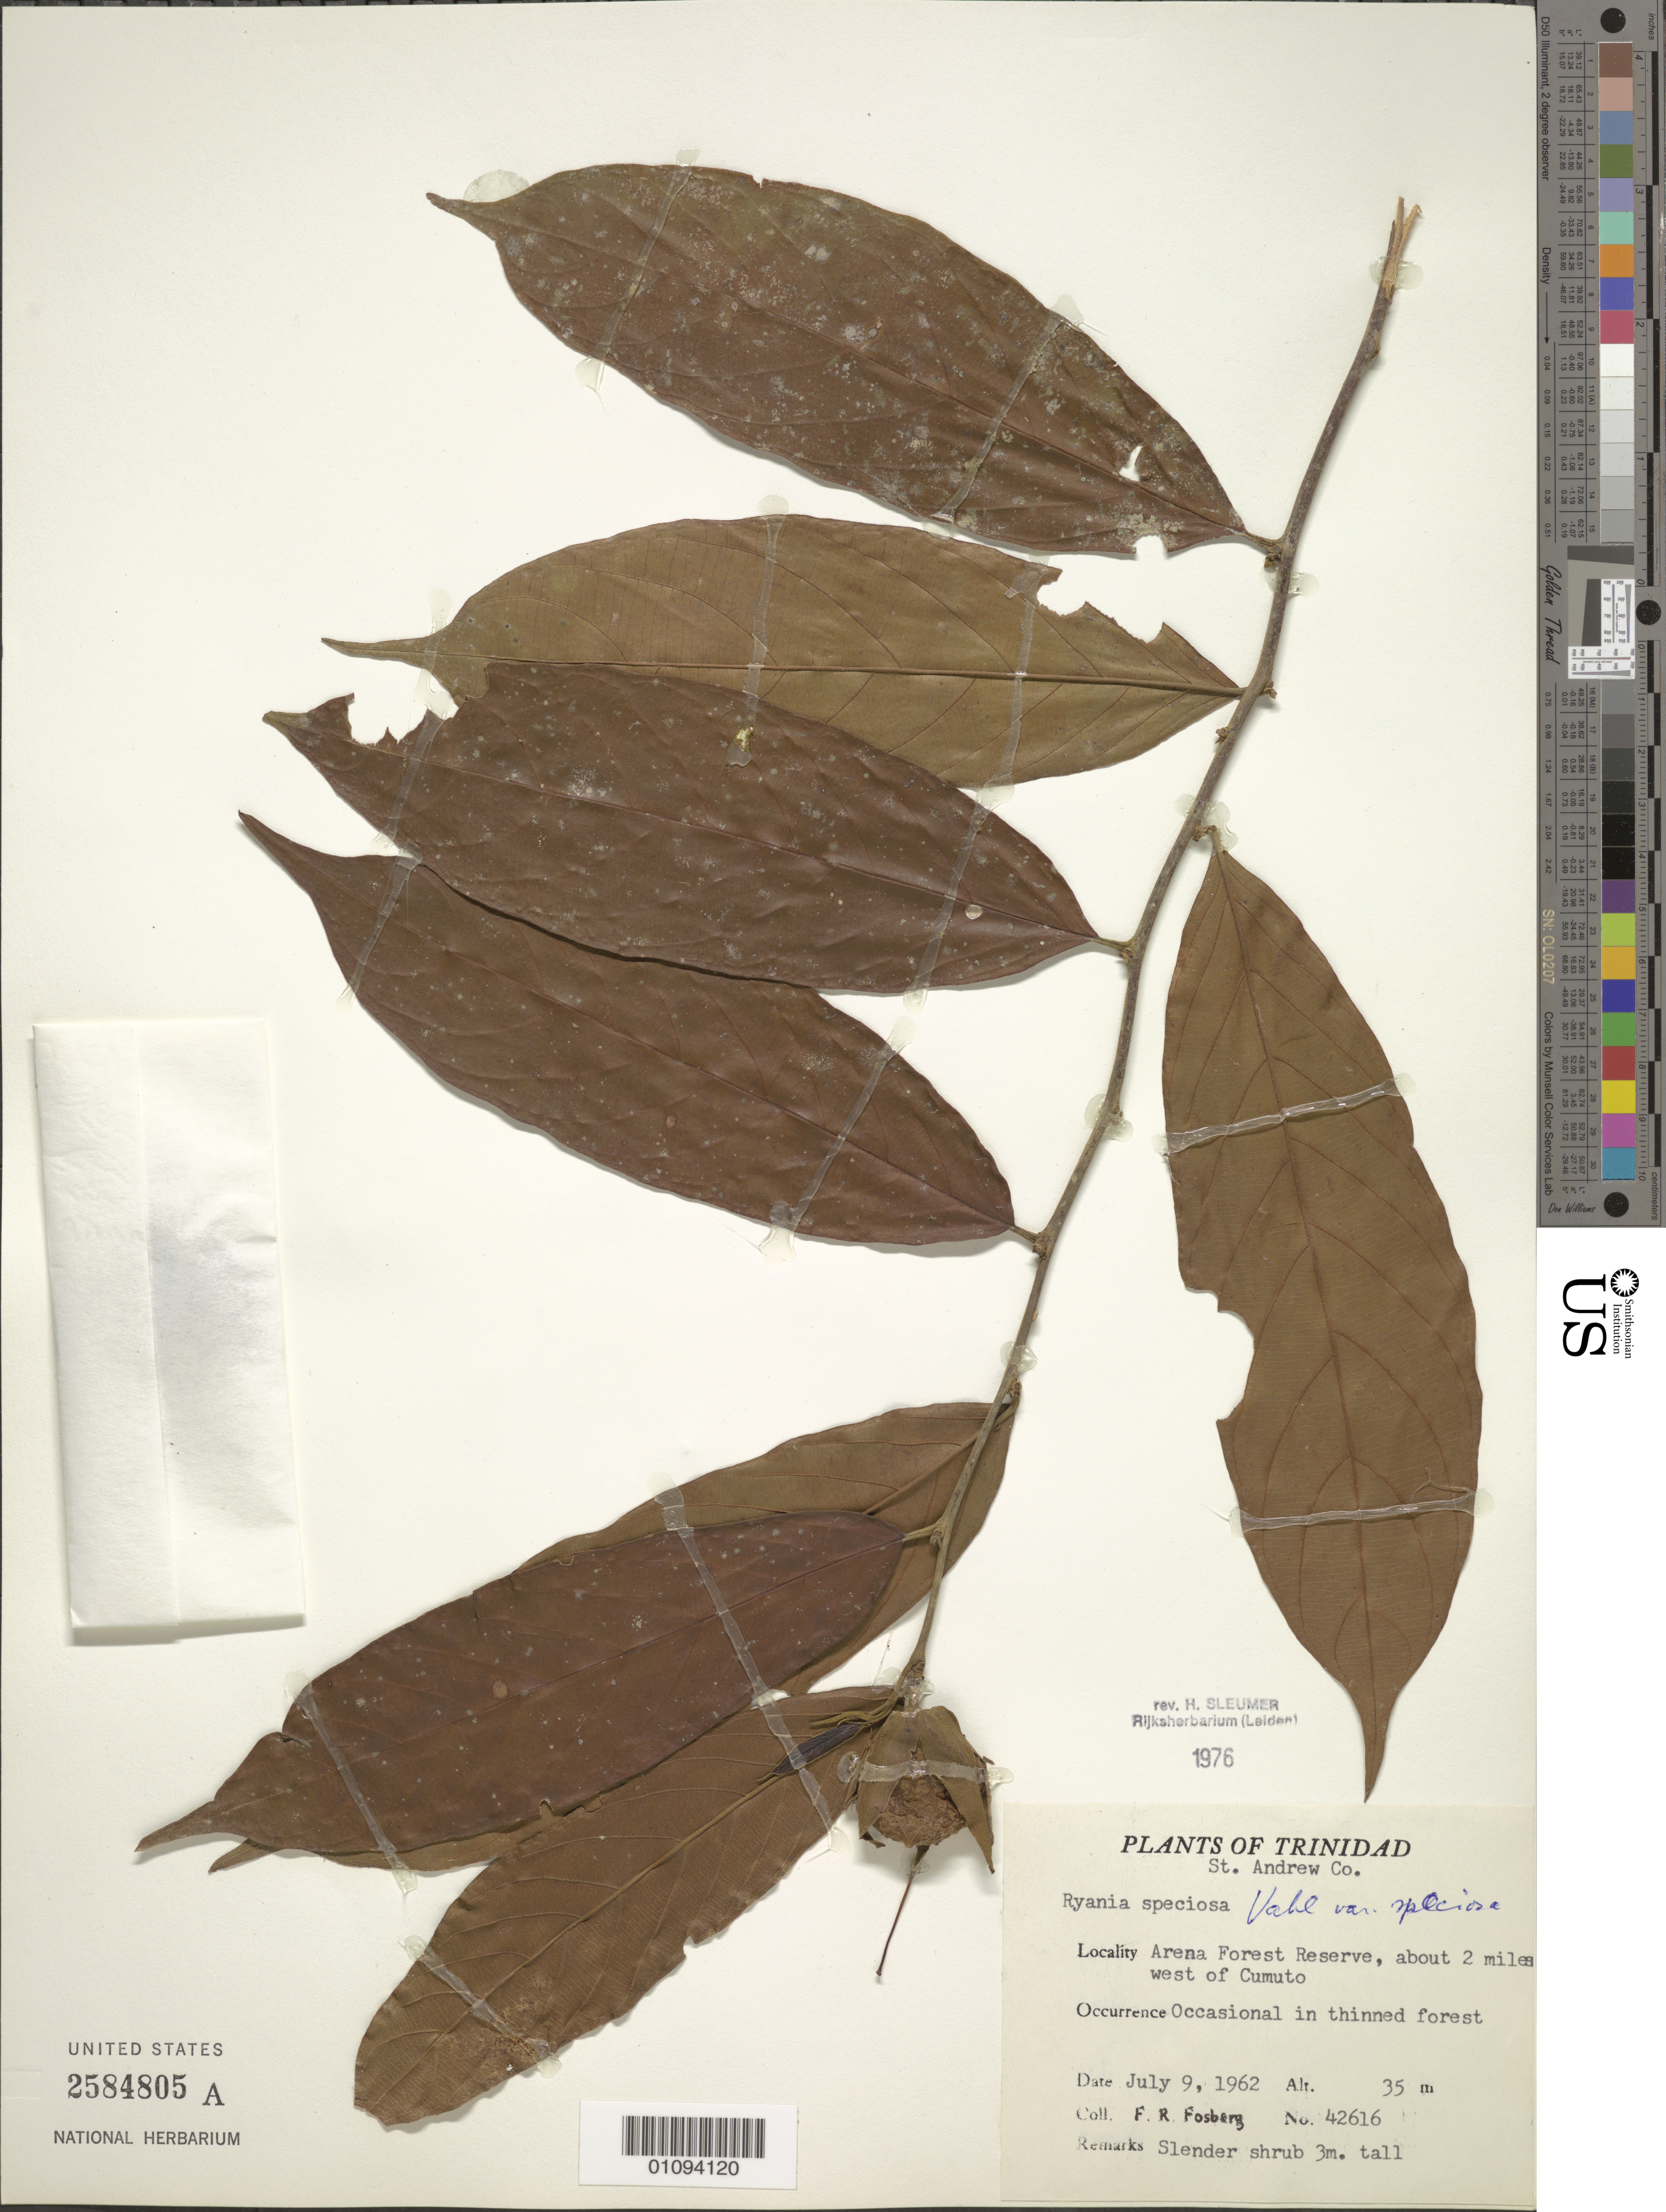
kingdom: Plantae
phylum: Tracheophyta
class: Magnoliopsida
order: Malpighiales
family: Salicaceae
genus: Ryania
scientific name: Ryania speciosa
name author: Vahl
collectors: F. R. Fosberg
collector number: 42616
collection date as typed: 09 Jul 1962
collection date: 1962-07-09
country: Trinidad and Tobago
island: Trinidad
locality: Arena Forest Reserve, about 2 miles W of Cumuto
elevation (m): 35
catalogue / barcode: US 2584805A